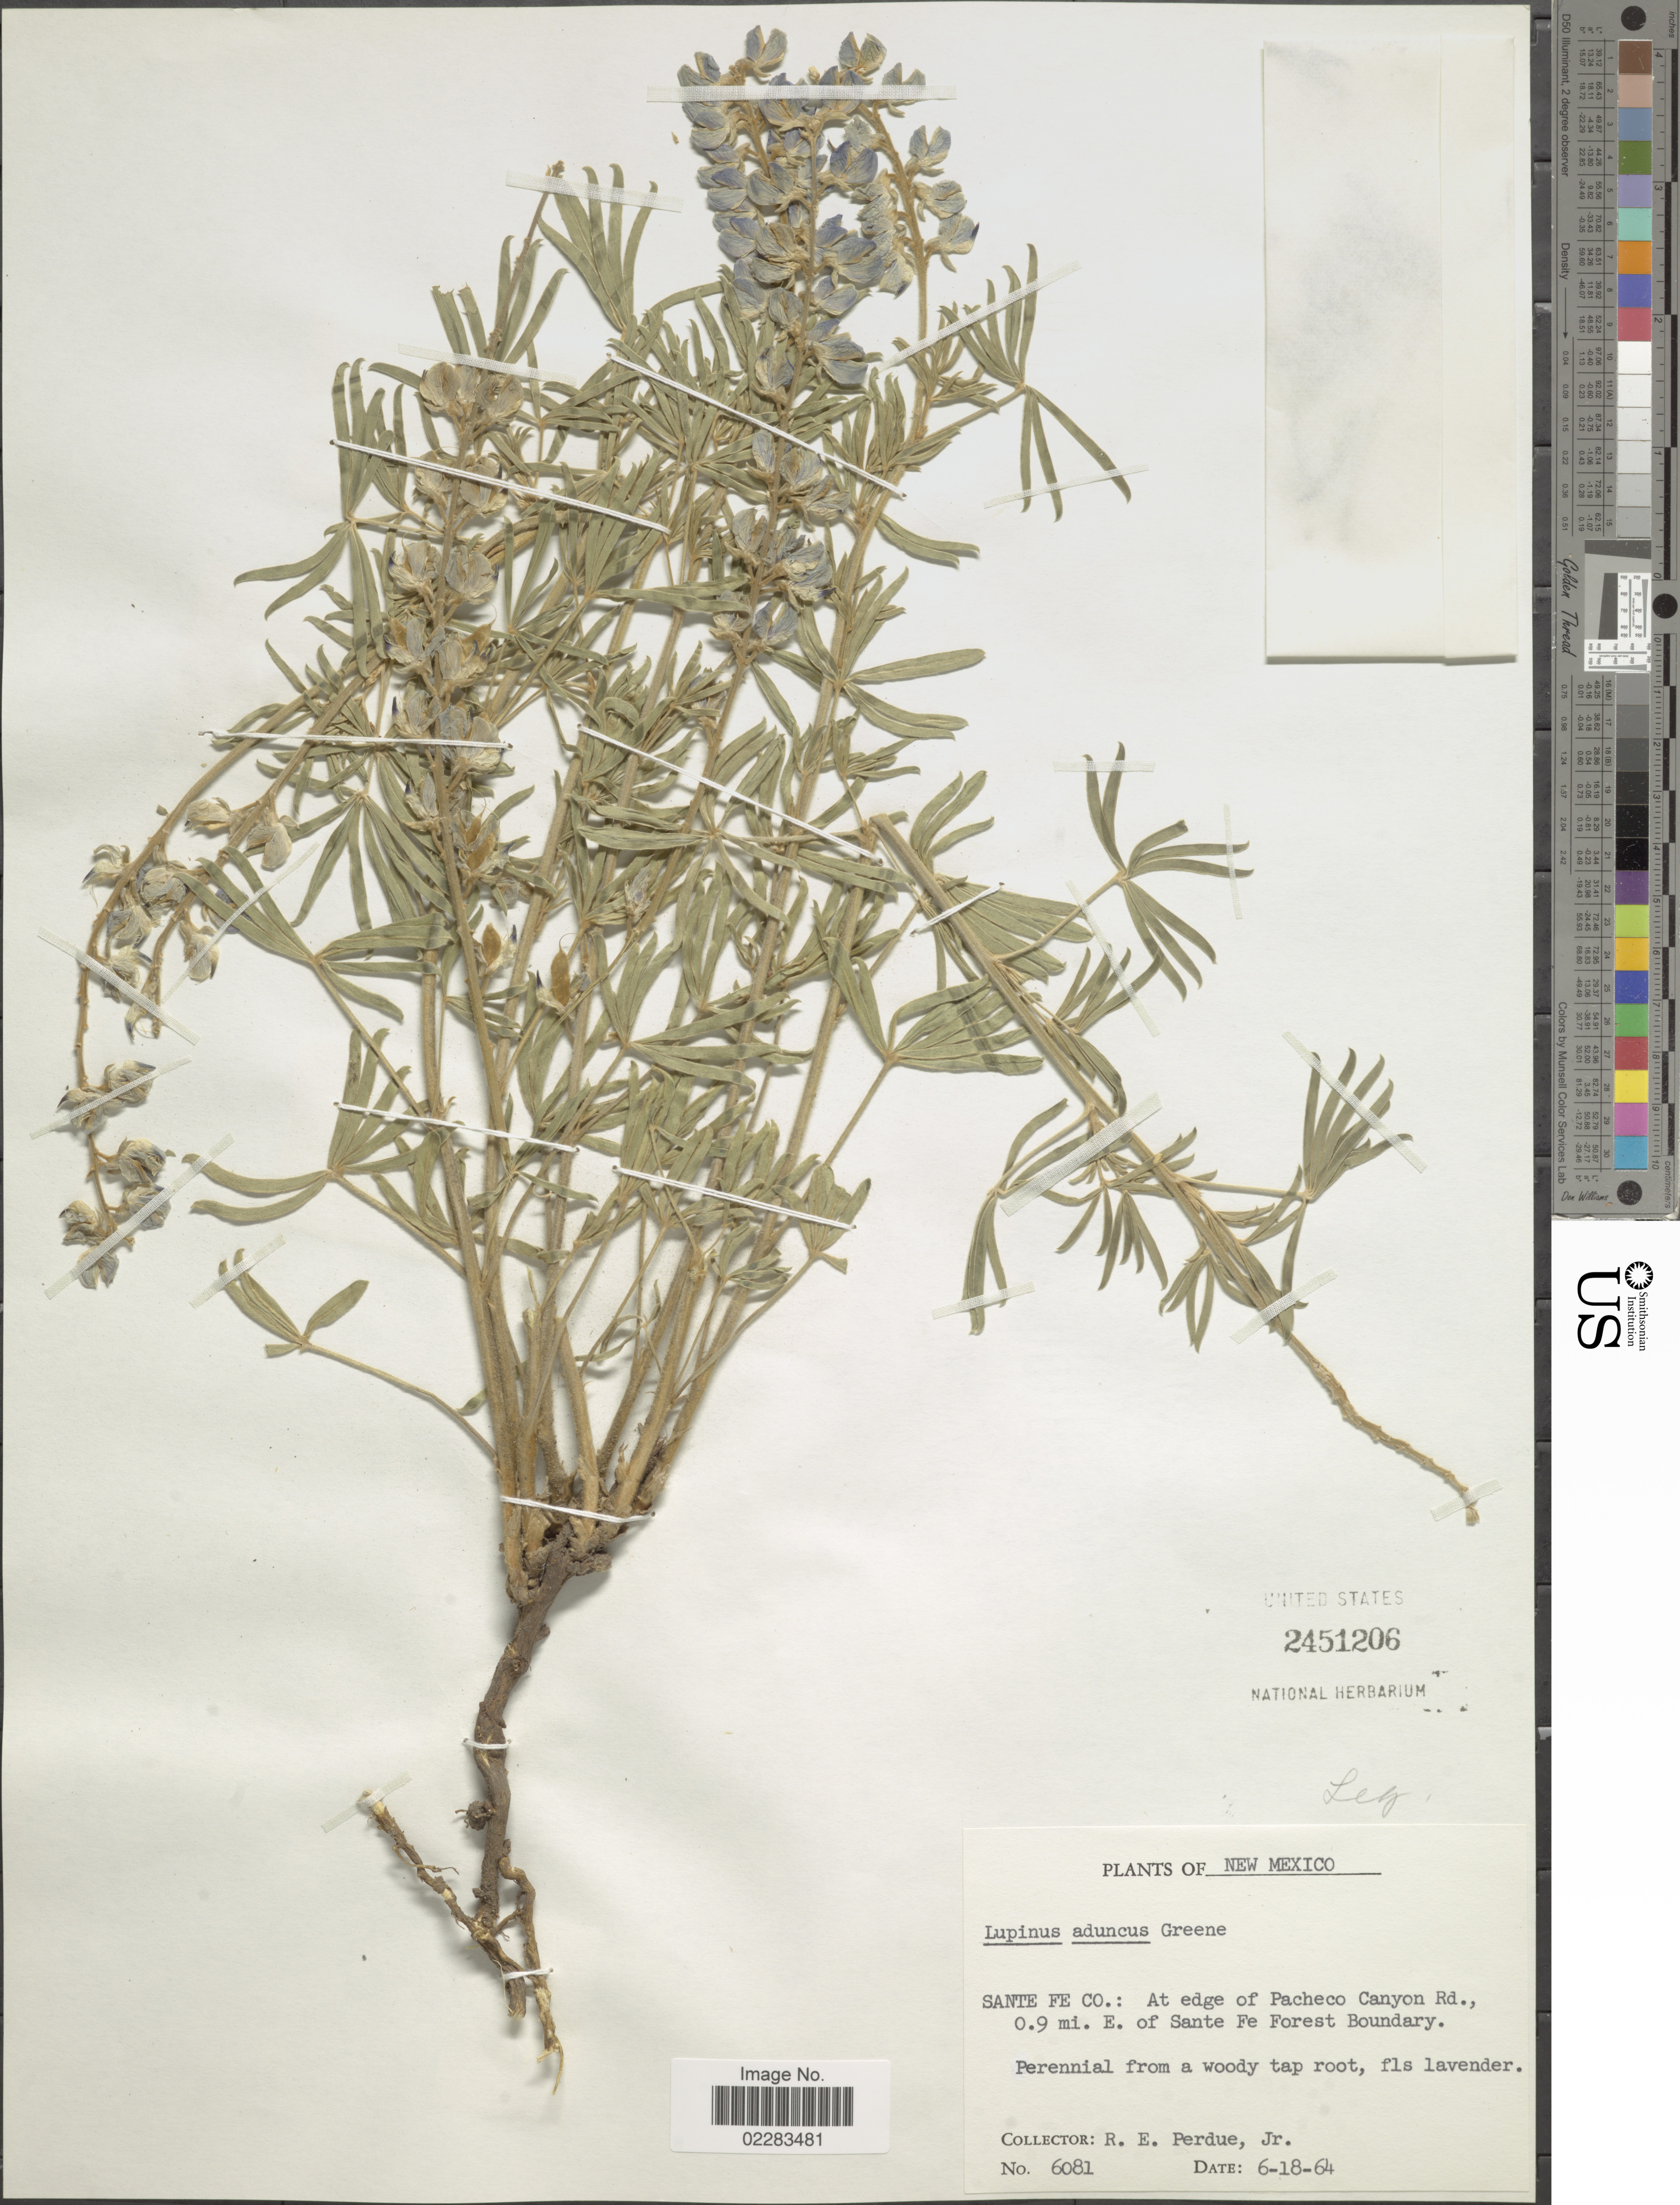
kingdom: Plantae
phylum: Tracheophyta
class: Magnoliopsida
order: Fabales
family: Fabaceae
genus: Lupinus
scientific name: Lupinus aduncus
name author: Greene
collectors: R. E. Perdue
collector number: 6081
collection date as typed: Transcribed d/m/y: 18/6/64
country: United States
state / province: New Mexico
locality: Sante Fe Co.: at edge of Pacheco Canyon Rd., 0.9 mi. E. of Santa Fe Forest Boundary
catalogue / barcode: US 2451206